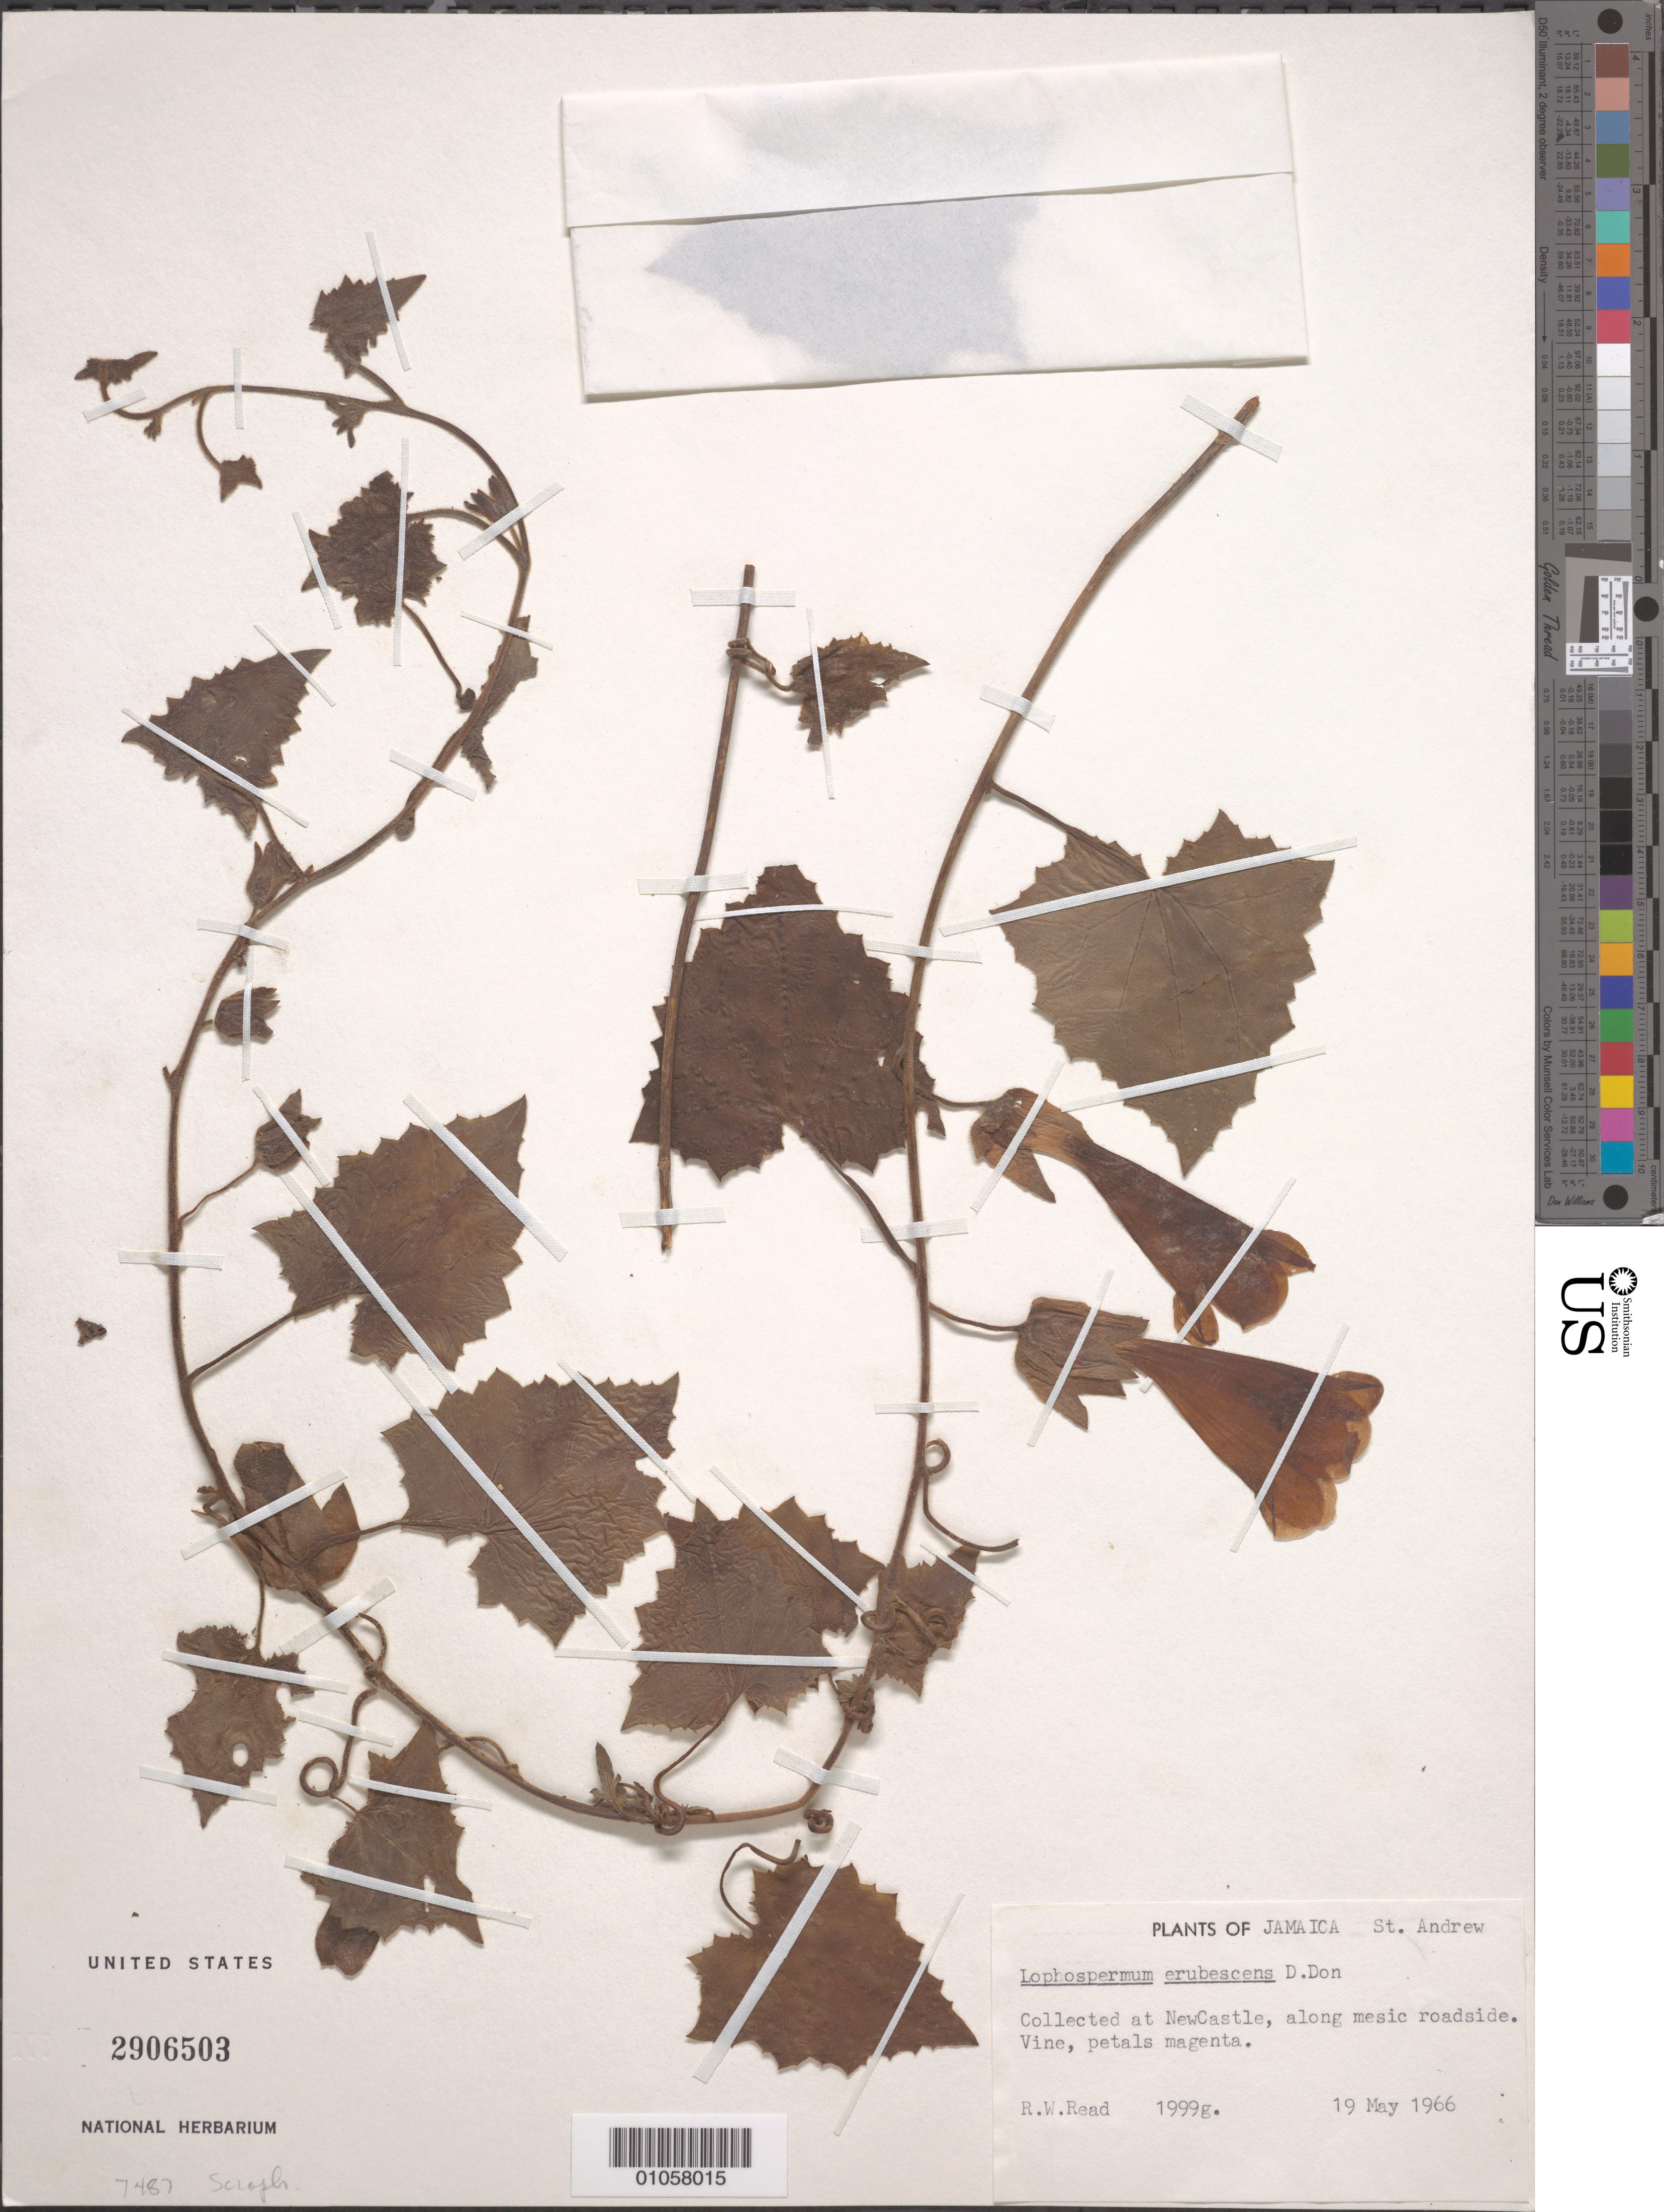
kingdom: Plantae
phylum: Tracheophyta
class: Magnoliopsida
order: Lamiales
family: Plantaginaceae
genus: Lophospermum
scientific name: Lophospermum erubescens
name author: D. Don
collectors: R. W. Read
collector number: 1999g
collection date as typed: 19 May 1966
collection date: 1966-05-19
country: Jamaica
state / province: Saint Andrew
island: Jamaica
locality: NewCastle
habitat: Along mesic roadside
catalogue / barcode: US 2906503